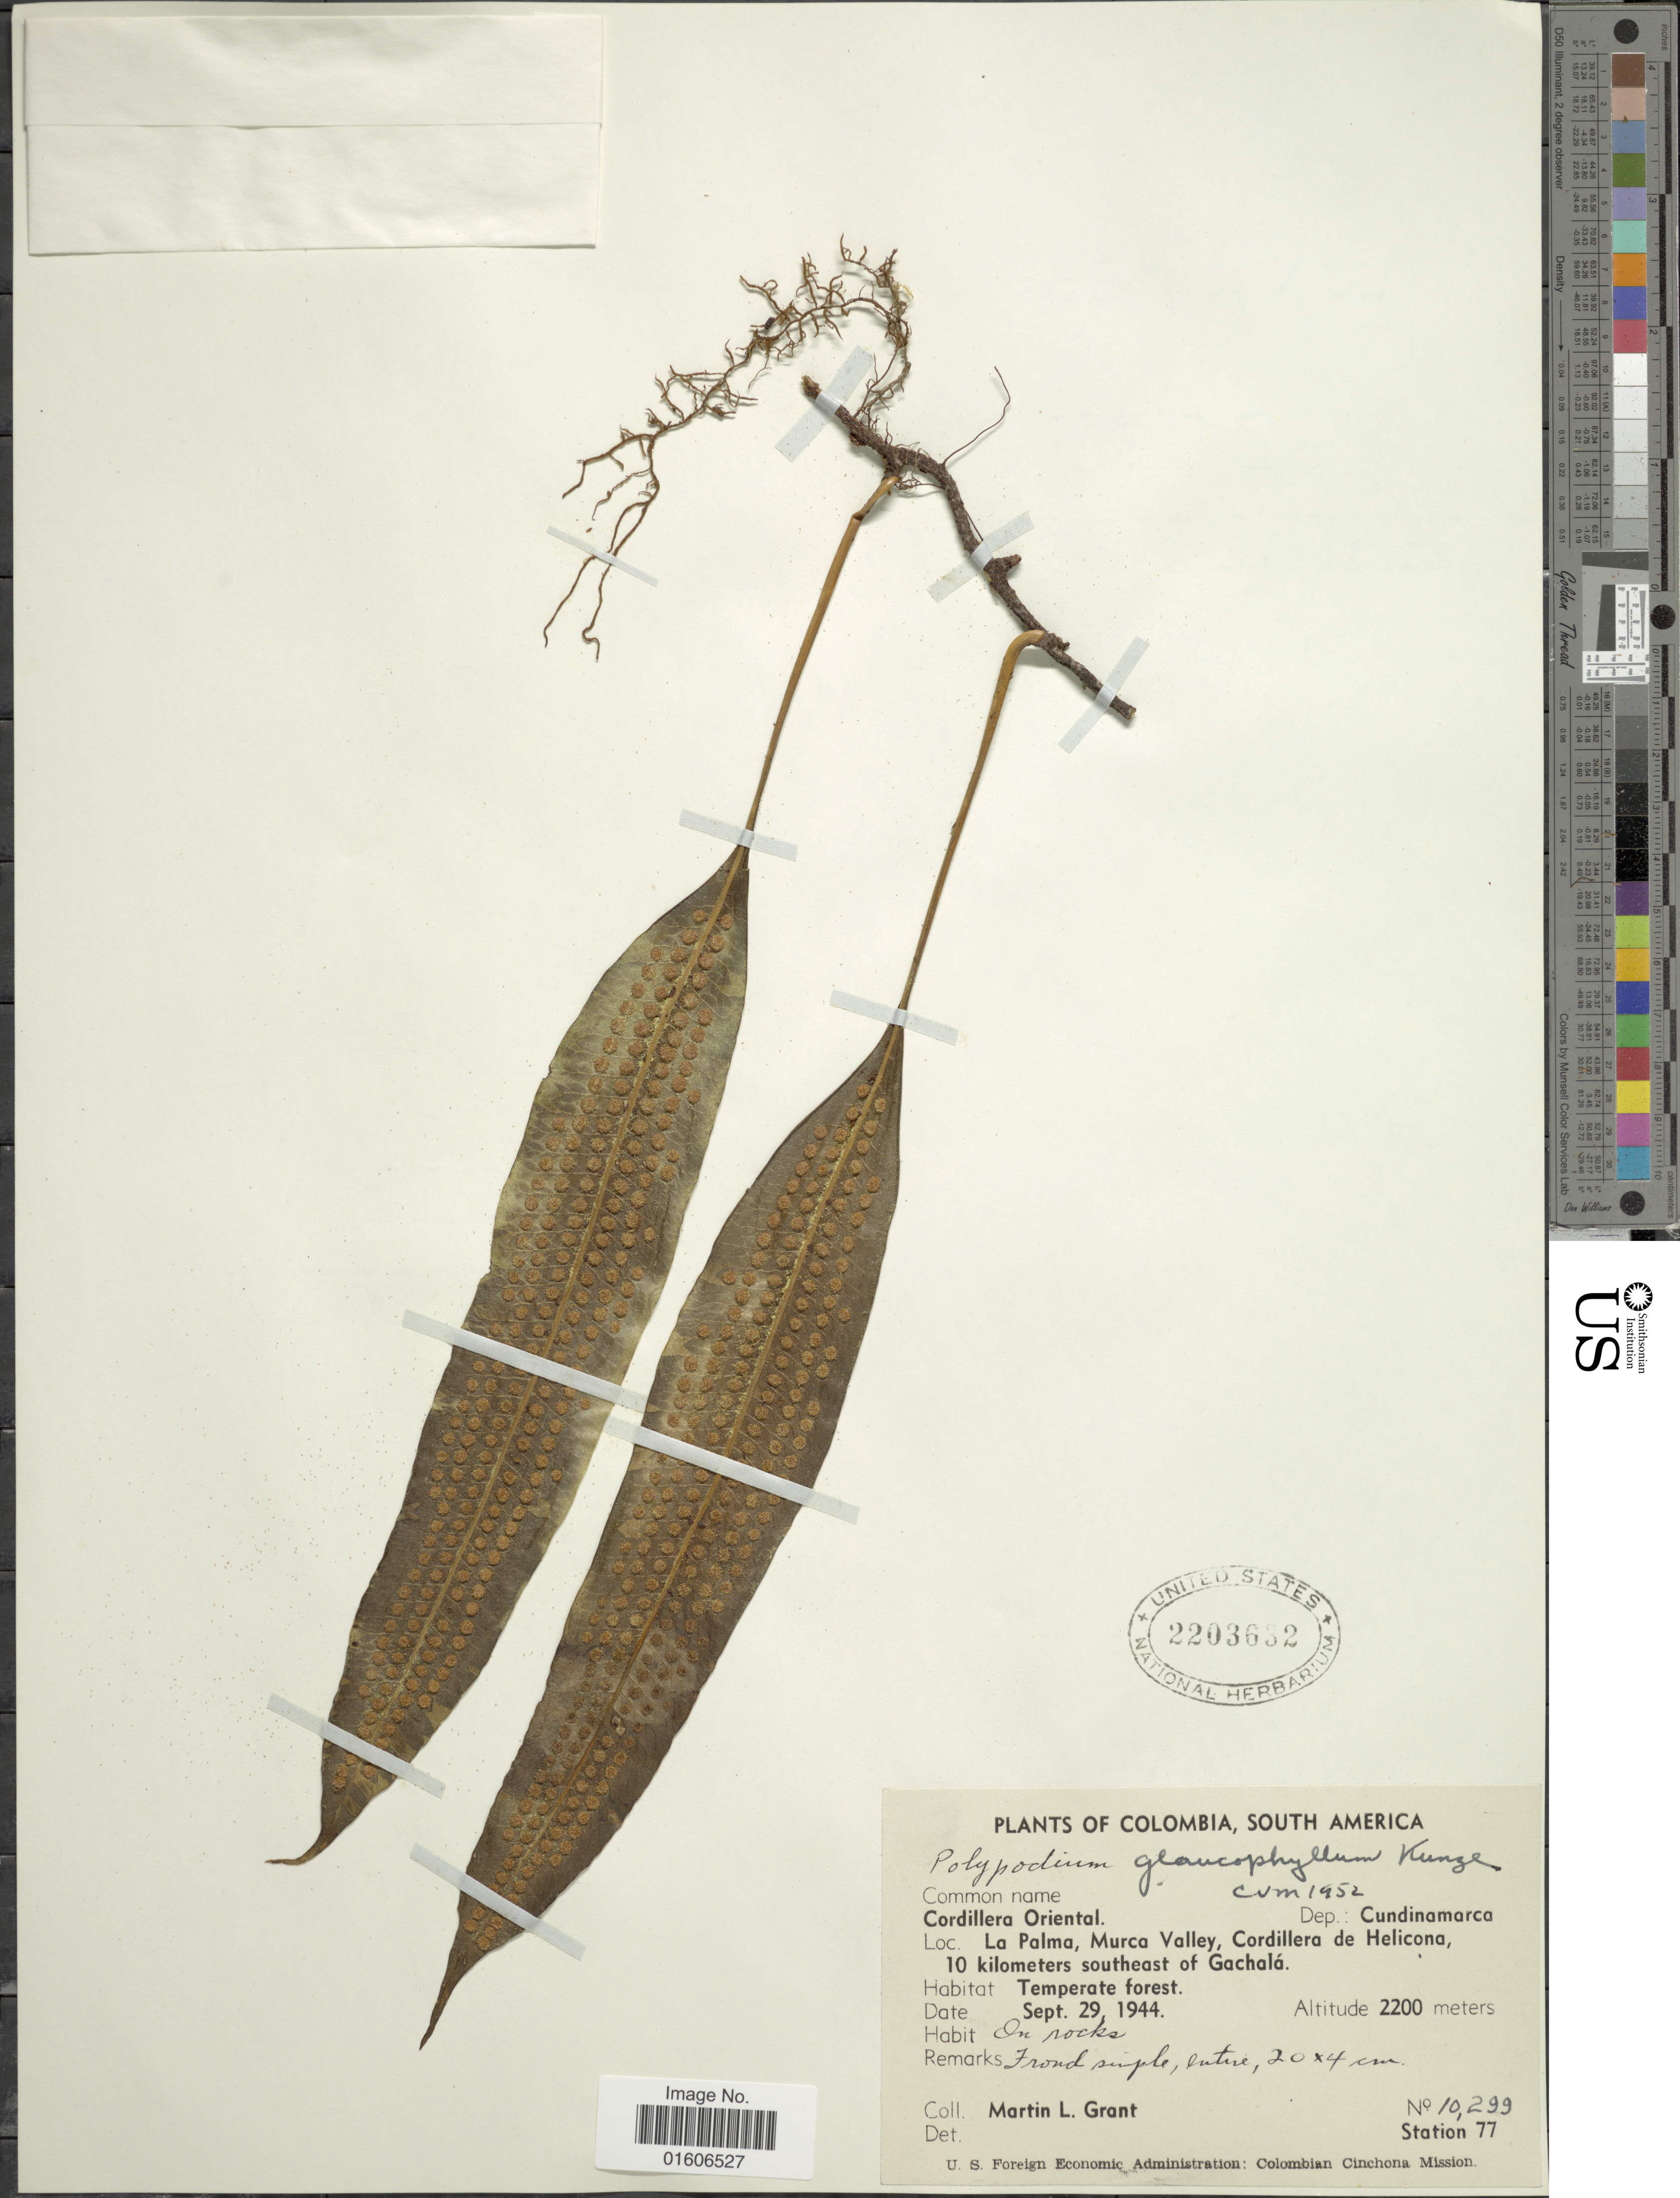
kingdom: Plantae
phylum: Tracheophyta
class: Polypodiopsida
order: Polypodiales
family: Polypodiaceae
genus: Serpocaulon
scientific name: Serpocaulon levigatum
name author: (Cav.) A.R. Sm.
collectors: M. L. Grant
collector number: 10299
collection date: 1944-09-29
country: Colombia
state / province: Cundinamarca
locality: Cordillera Oriental. Dep.: Cundinamarca. La Palma, Murca Valley, Cordillera de Helicona, 10 kilometers southeast of Gachalá.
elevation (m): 2200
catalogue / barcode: US 2203632